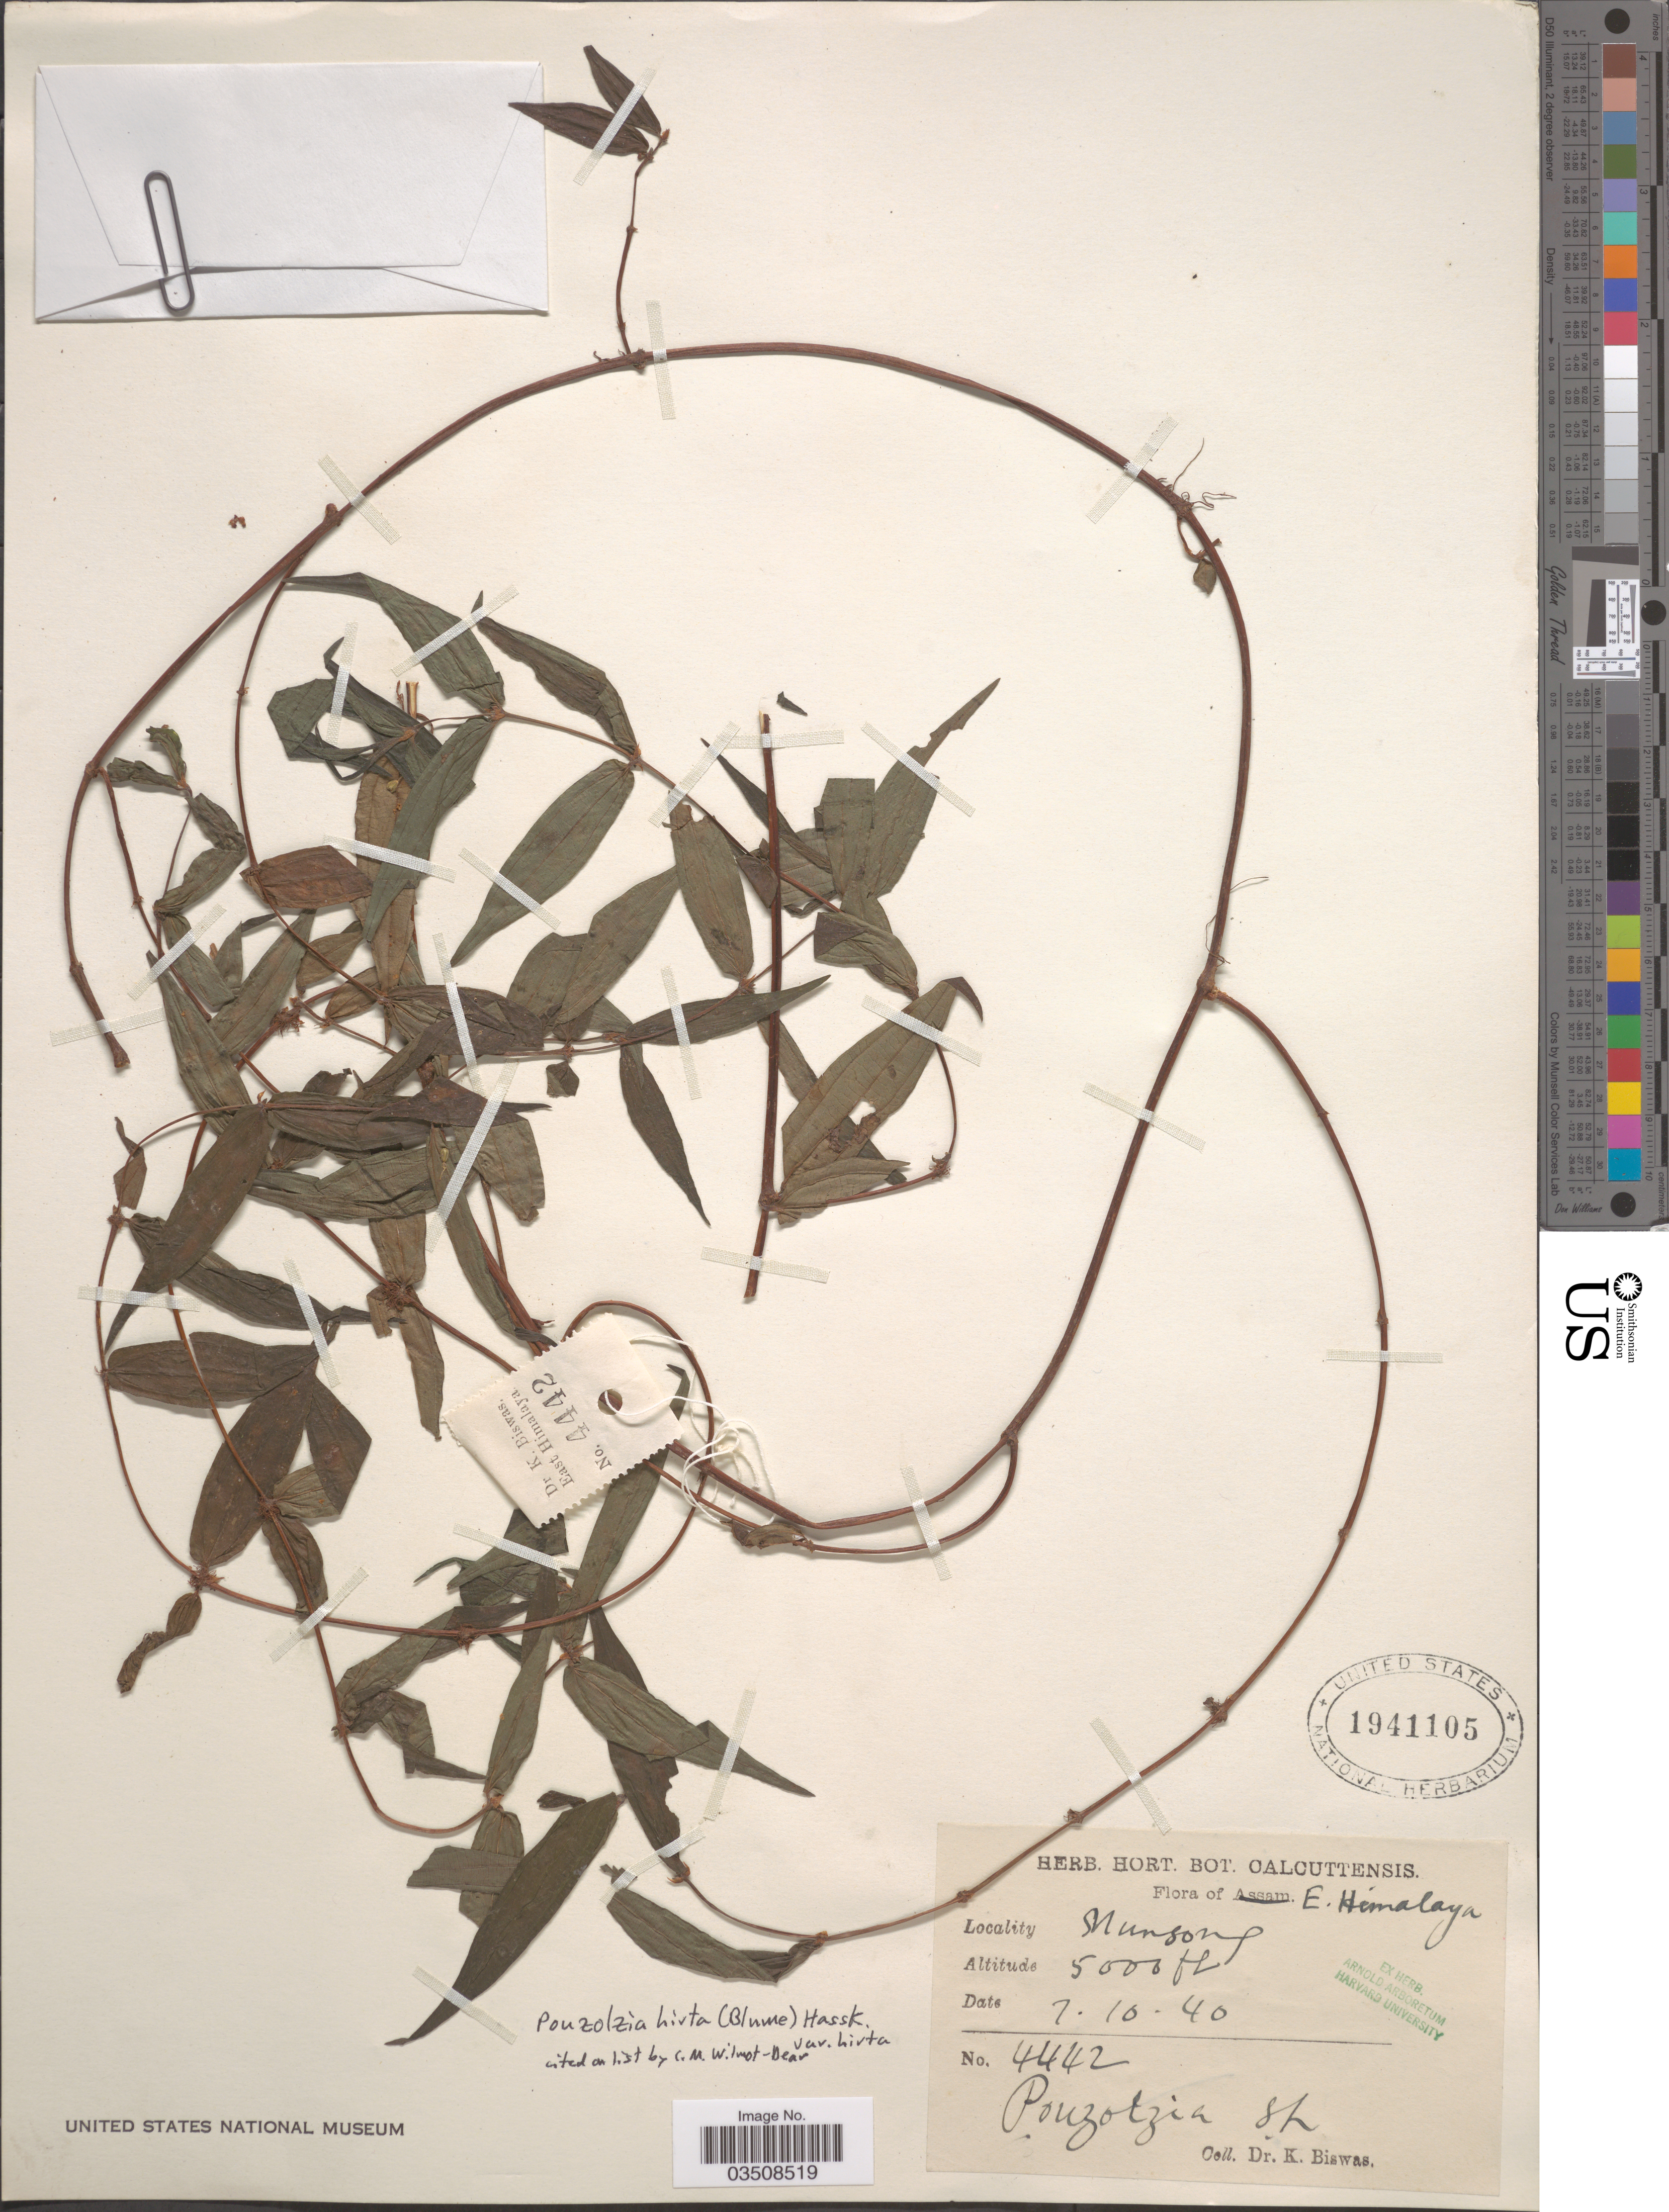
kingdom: Plantae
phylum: Tracheophyta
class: Magnoliopsida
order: Rosales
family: Urticaceae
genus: Gonostegia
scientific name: Gonostegia triandra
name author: (Blume) Miq.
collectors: K. Biswas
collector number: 4442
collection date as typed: Transcribed d/m/y: 7/10/40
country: India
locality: E. Himalaya. Munsong.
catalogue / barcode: US 1941105